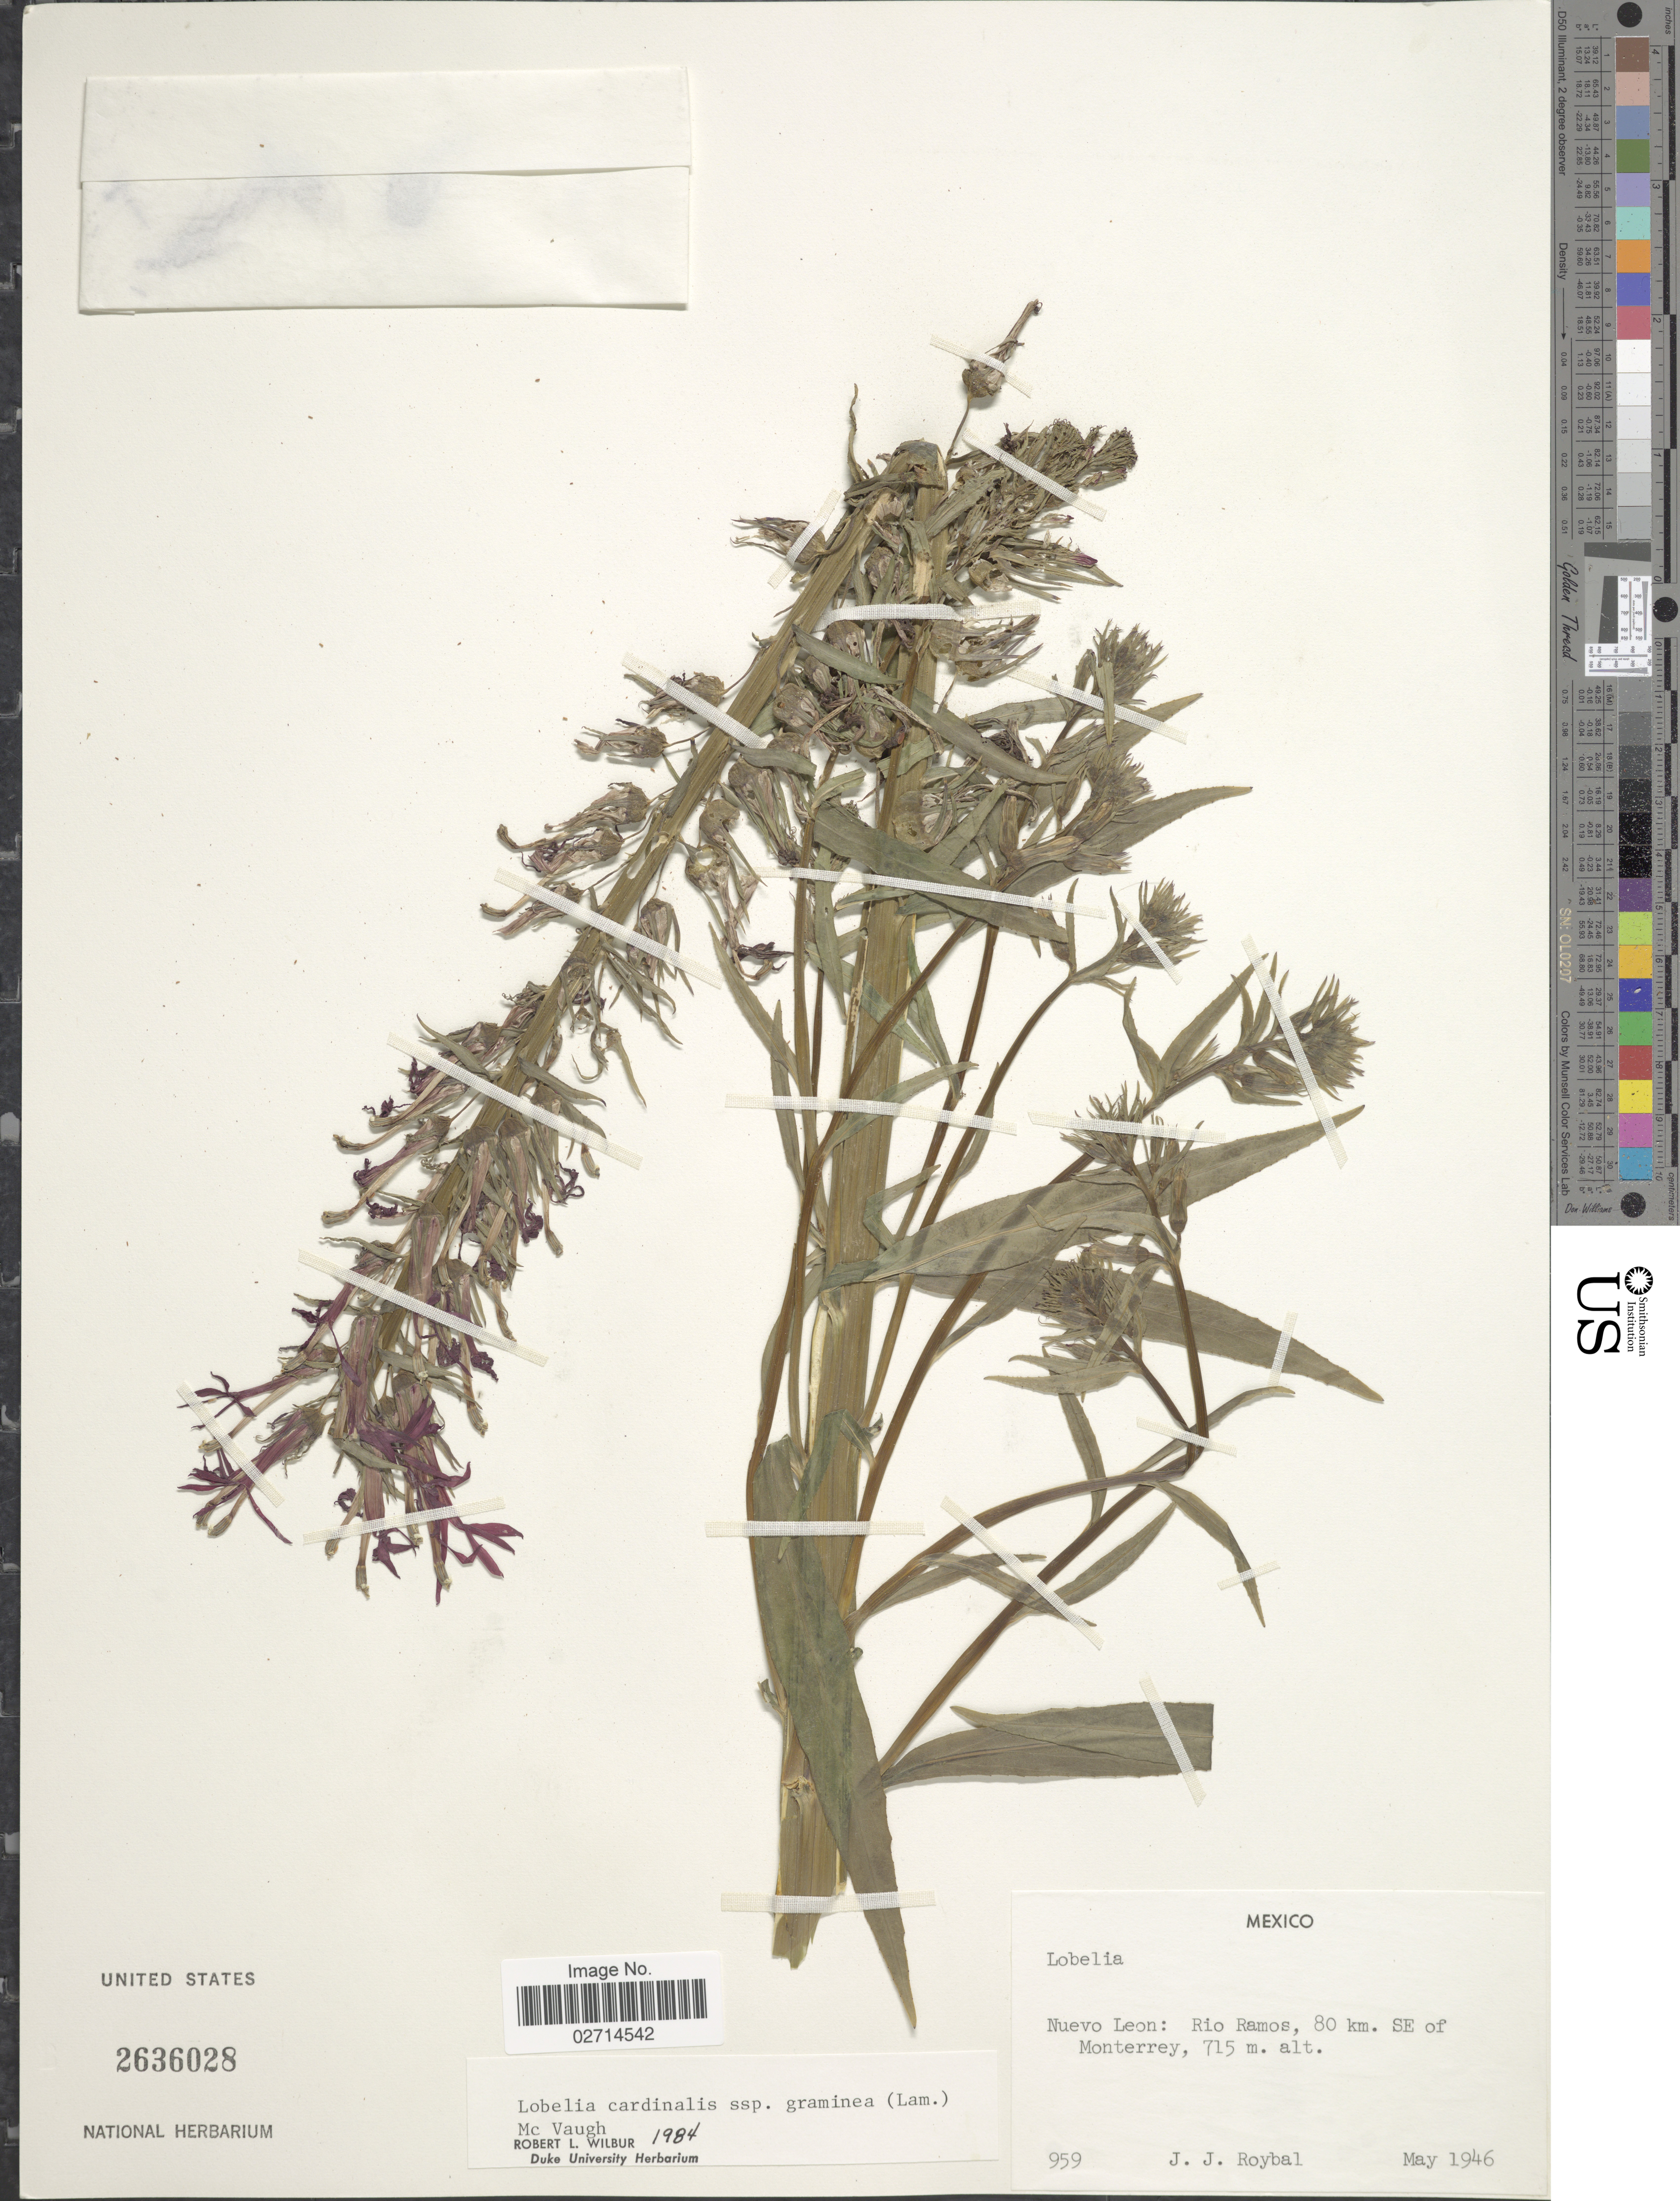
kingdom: Plantae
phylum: Tracheophyta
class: Magnoliopsida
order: Asterales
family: Campanulaceae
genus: Lobelia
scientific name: Lobelia cardinalis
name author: L.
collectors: J. J. Roybal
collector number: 959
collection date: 1946-05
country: Mexico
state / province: Nuevo León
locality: Rio Ramos, 80 km. SE of Monterrey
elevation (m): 715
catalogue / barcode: US 2636028